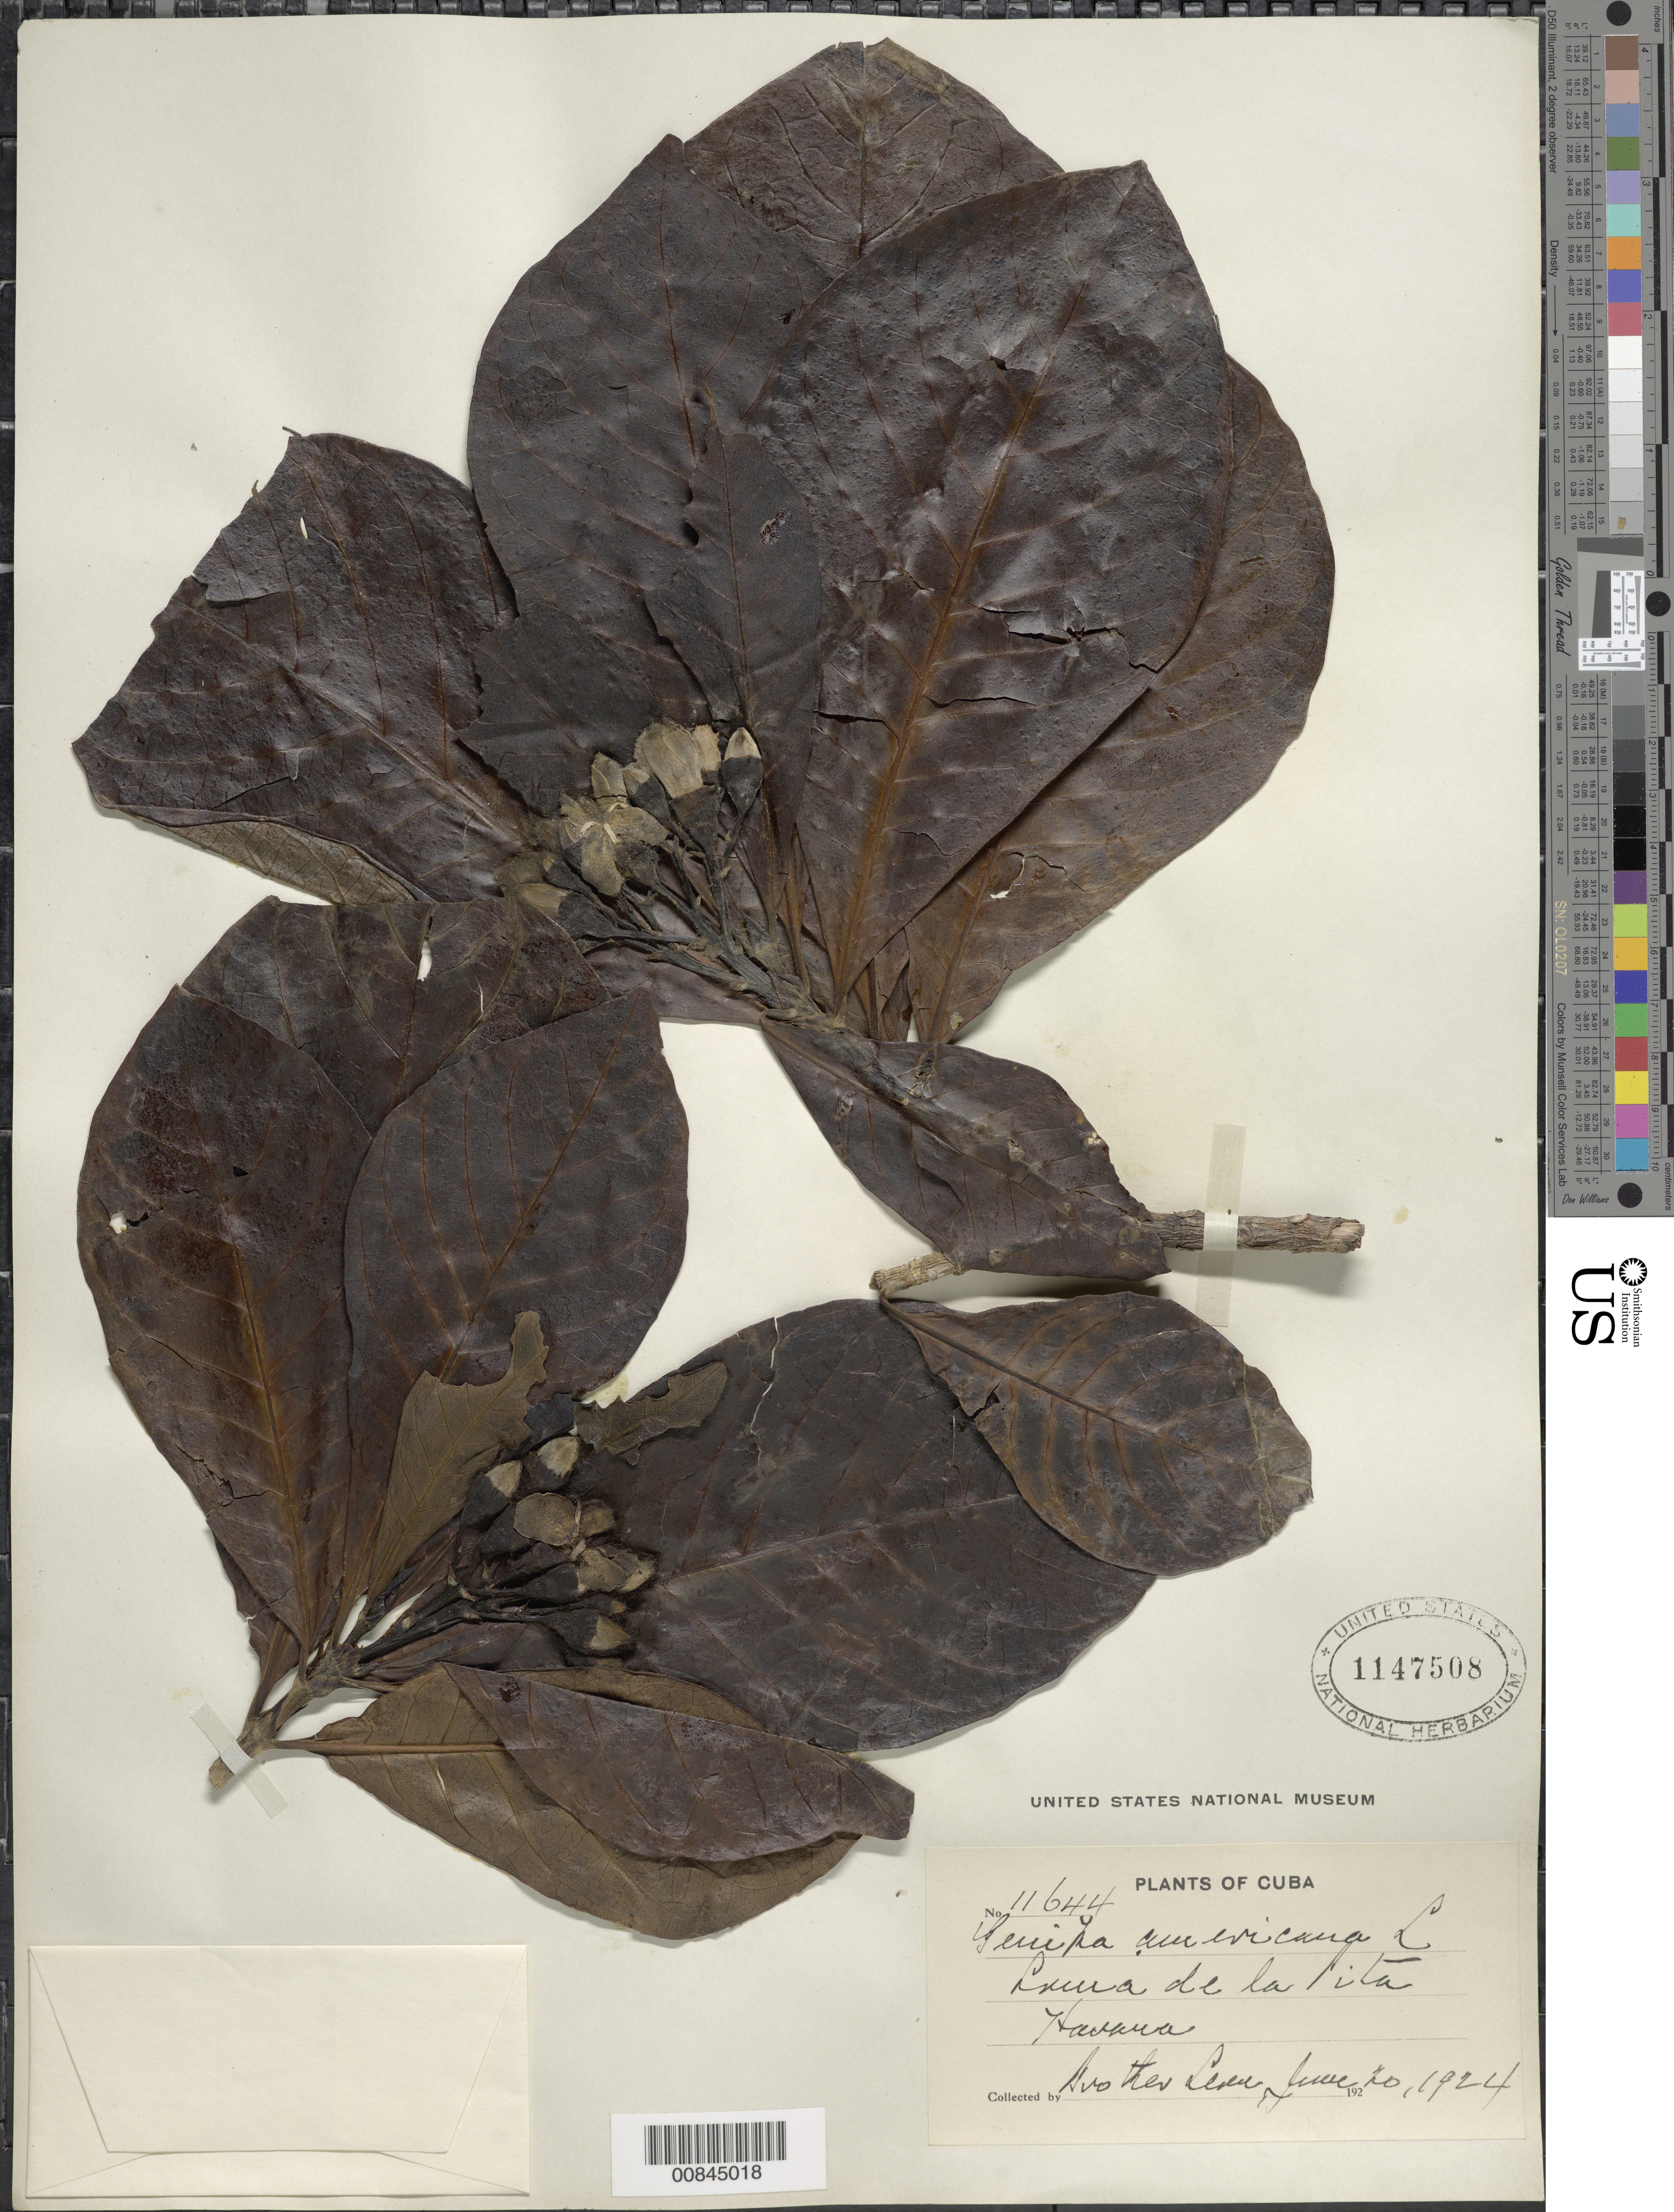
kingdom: Plantae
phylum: Tracheophyta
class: Magnoliopsida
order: Gentianales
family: Rubiaceae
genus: Genipa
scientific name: Genipa americana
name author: L.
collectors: Levin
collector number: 11644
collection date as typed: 20 Jun 1924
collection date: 1924-06-20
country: Cuba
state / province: La Habana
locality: Loma de la Pita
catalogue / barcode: US 1147508